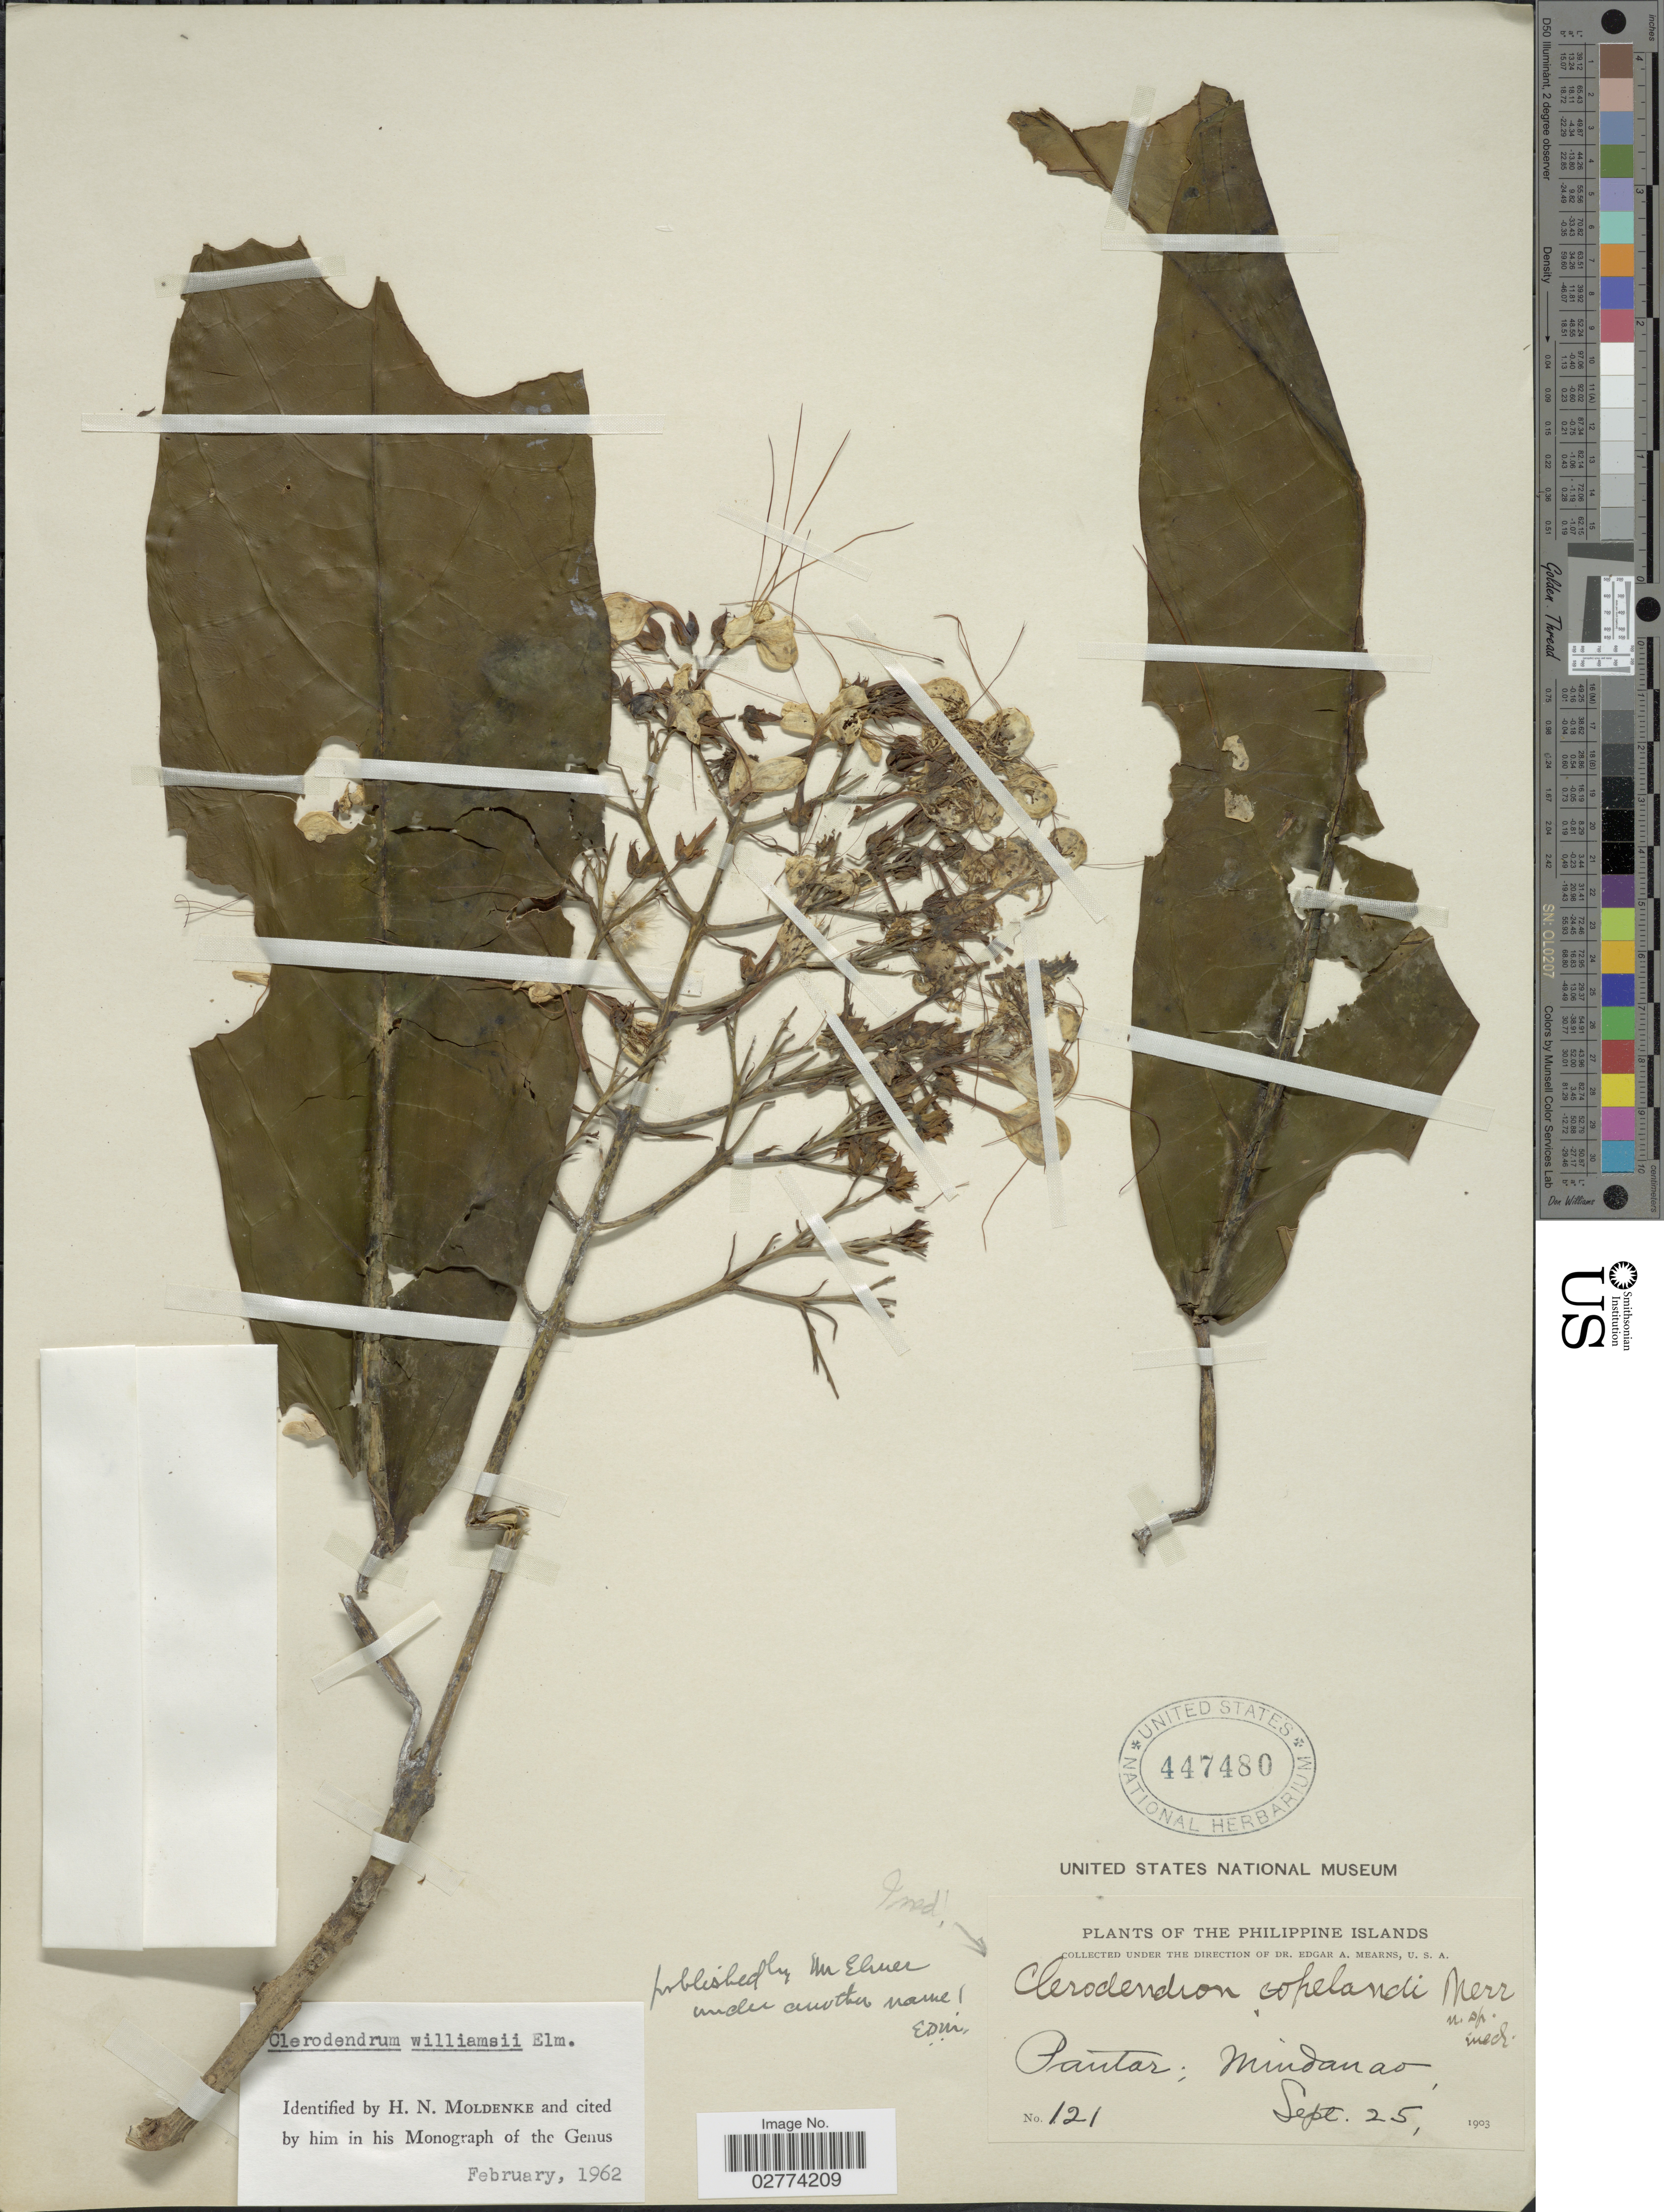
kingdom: Plantae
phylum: Tracheophyta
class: Magnoliopsida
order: Lamiales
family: Lamiaceae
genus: Clerodendrum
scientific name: Clerodendrum williamsii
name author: Elmer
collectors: E. A. Mearns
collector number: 121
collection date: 1903-09-25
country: Philippines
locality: Philippine Islands. Pantar: Mindanao.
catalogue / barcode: US 447480